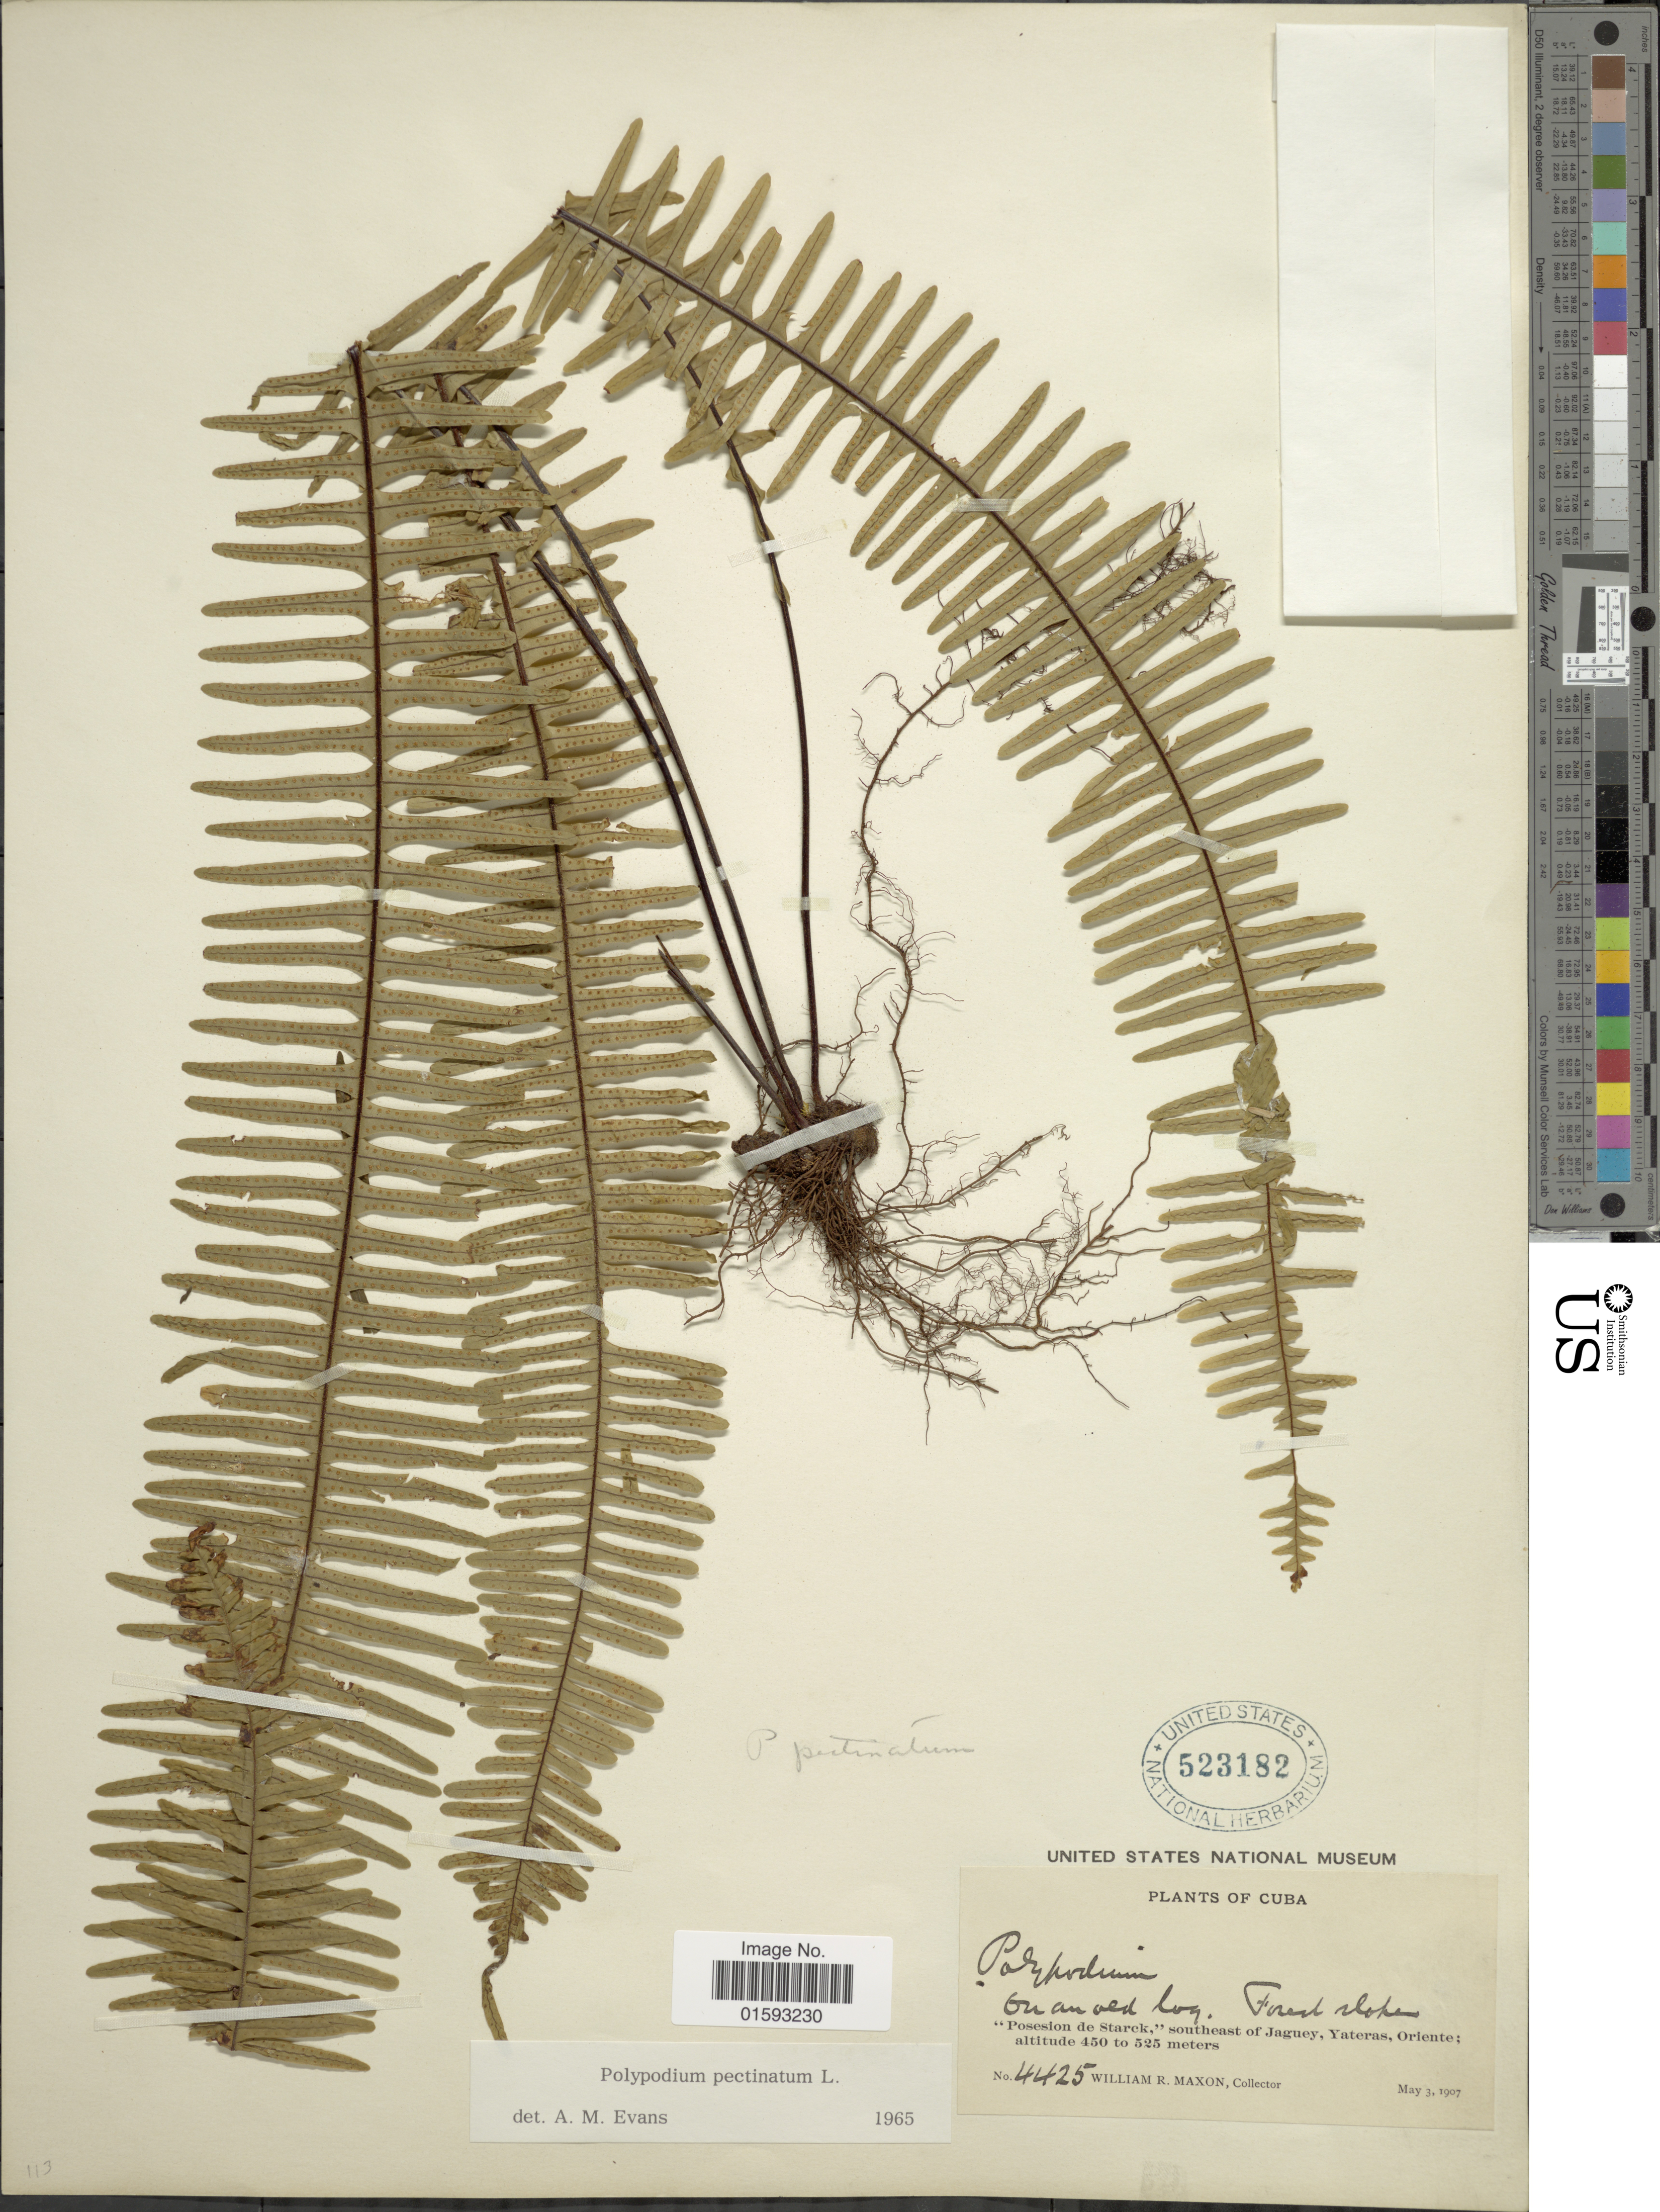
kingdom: Plantae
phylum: Tracheophyta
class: Polypodiopsida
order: Polypodiales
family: Polypodiaceae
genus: Pecluma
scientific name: Pecluma pectinata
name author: (L.) M.G. Price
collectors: W. R. Maxon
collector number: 4425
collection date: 1907-05-03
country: Cuba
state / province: Oriente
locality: Posesion de Starck,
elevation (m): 450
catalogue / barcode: US 523182